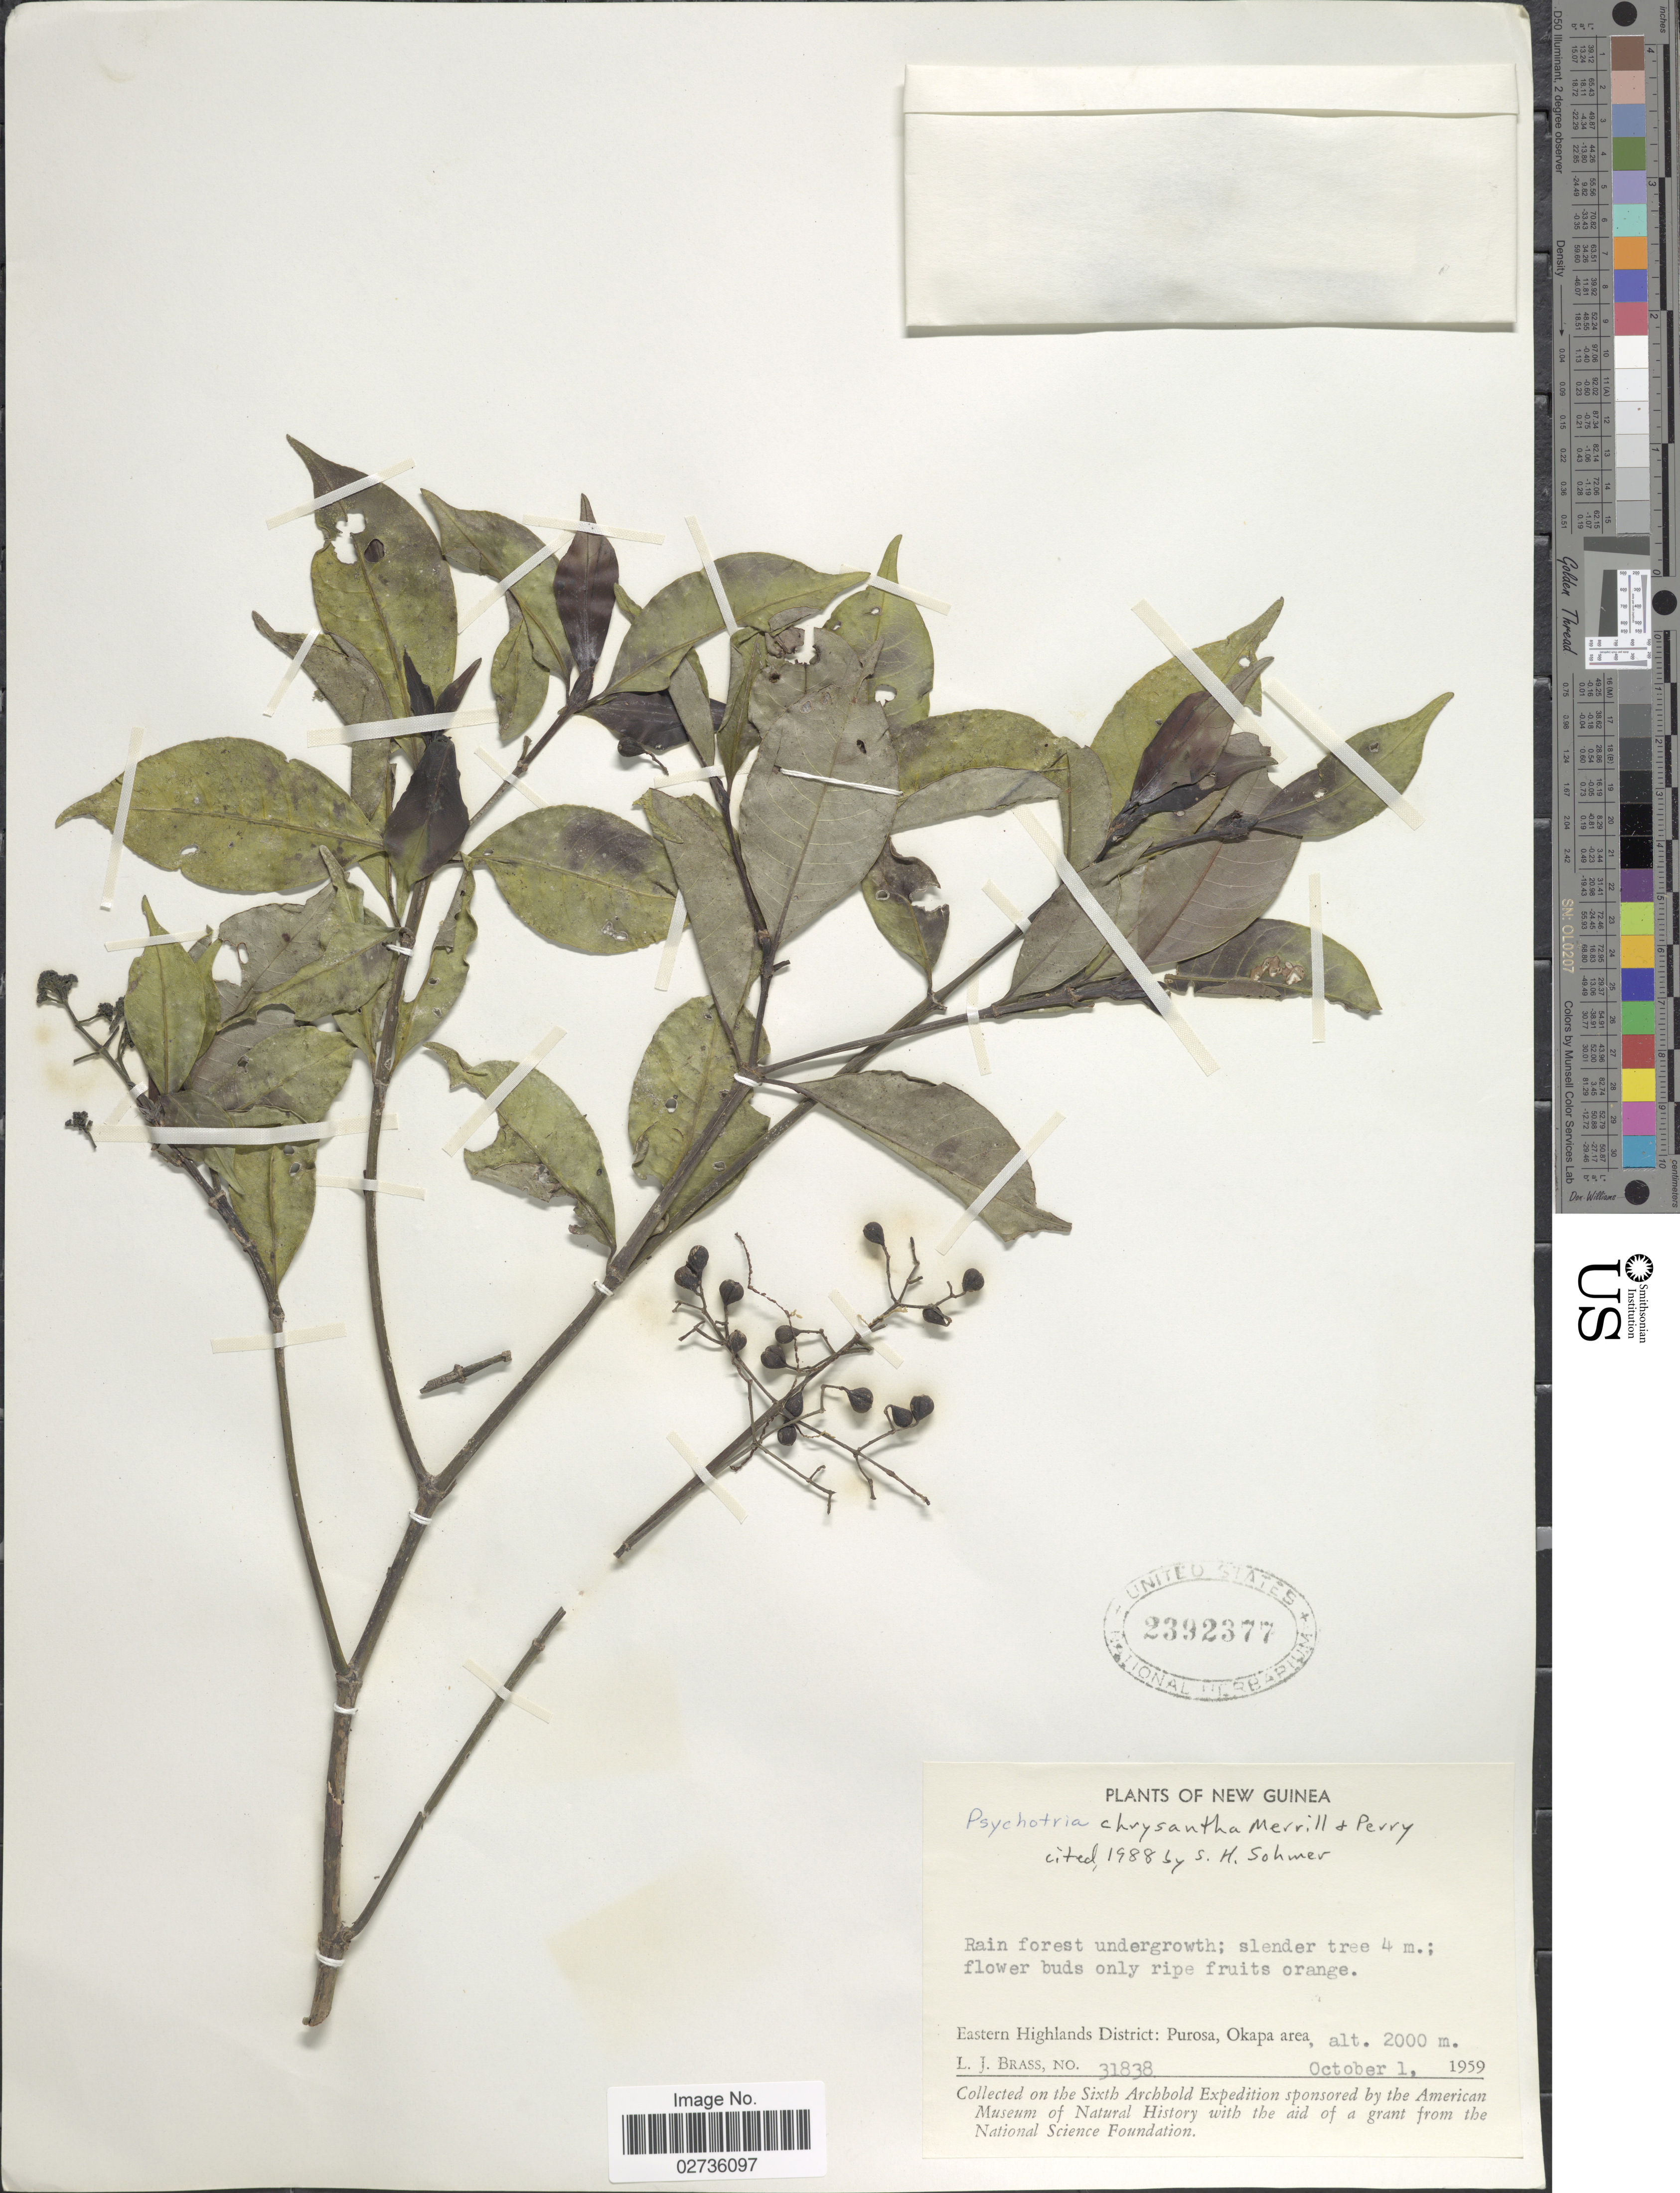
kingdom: Plantae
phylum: Tracheophyta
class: Magnoliopsida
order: Gentianales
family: Rubiaceae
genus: Psychotria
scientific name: Psychotria chrysantha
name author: Merr. & L.M. Perry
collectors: L. J. Brass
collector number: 31838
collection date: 1959-10-01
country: Papua New Guinea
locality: New Guinea. Eastern Highlands District: Purosa, Okapa area.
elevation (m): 2000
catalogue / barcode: US 2392377